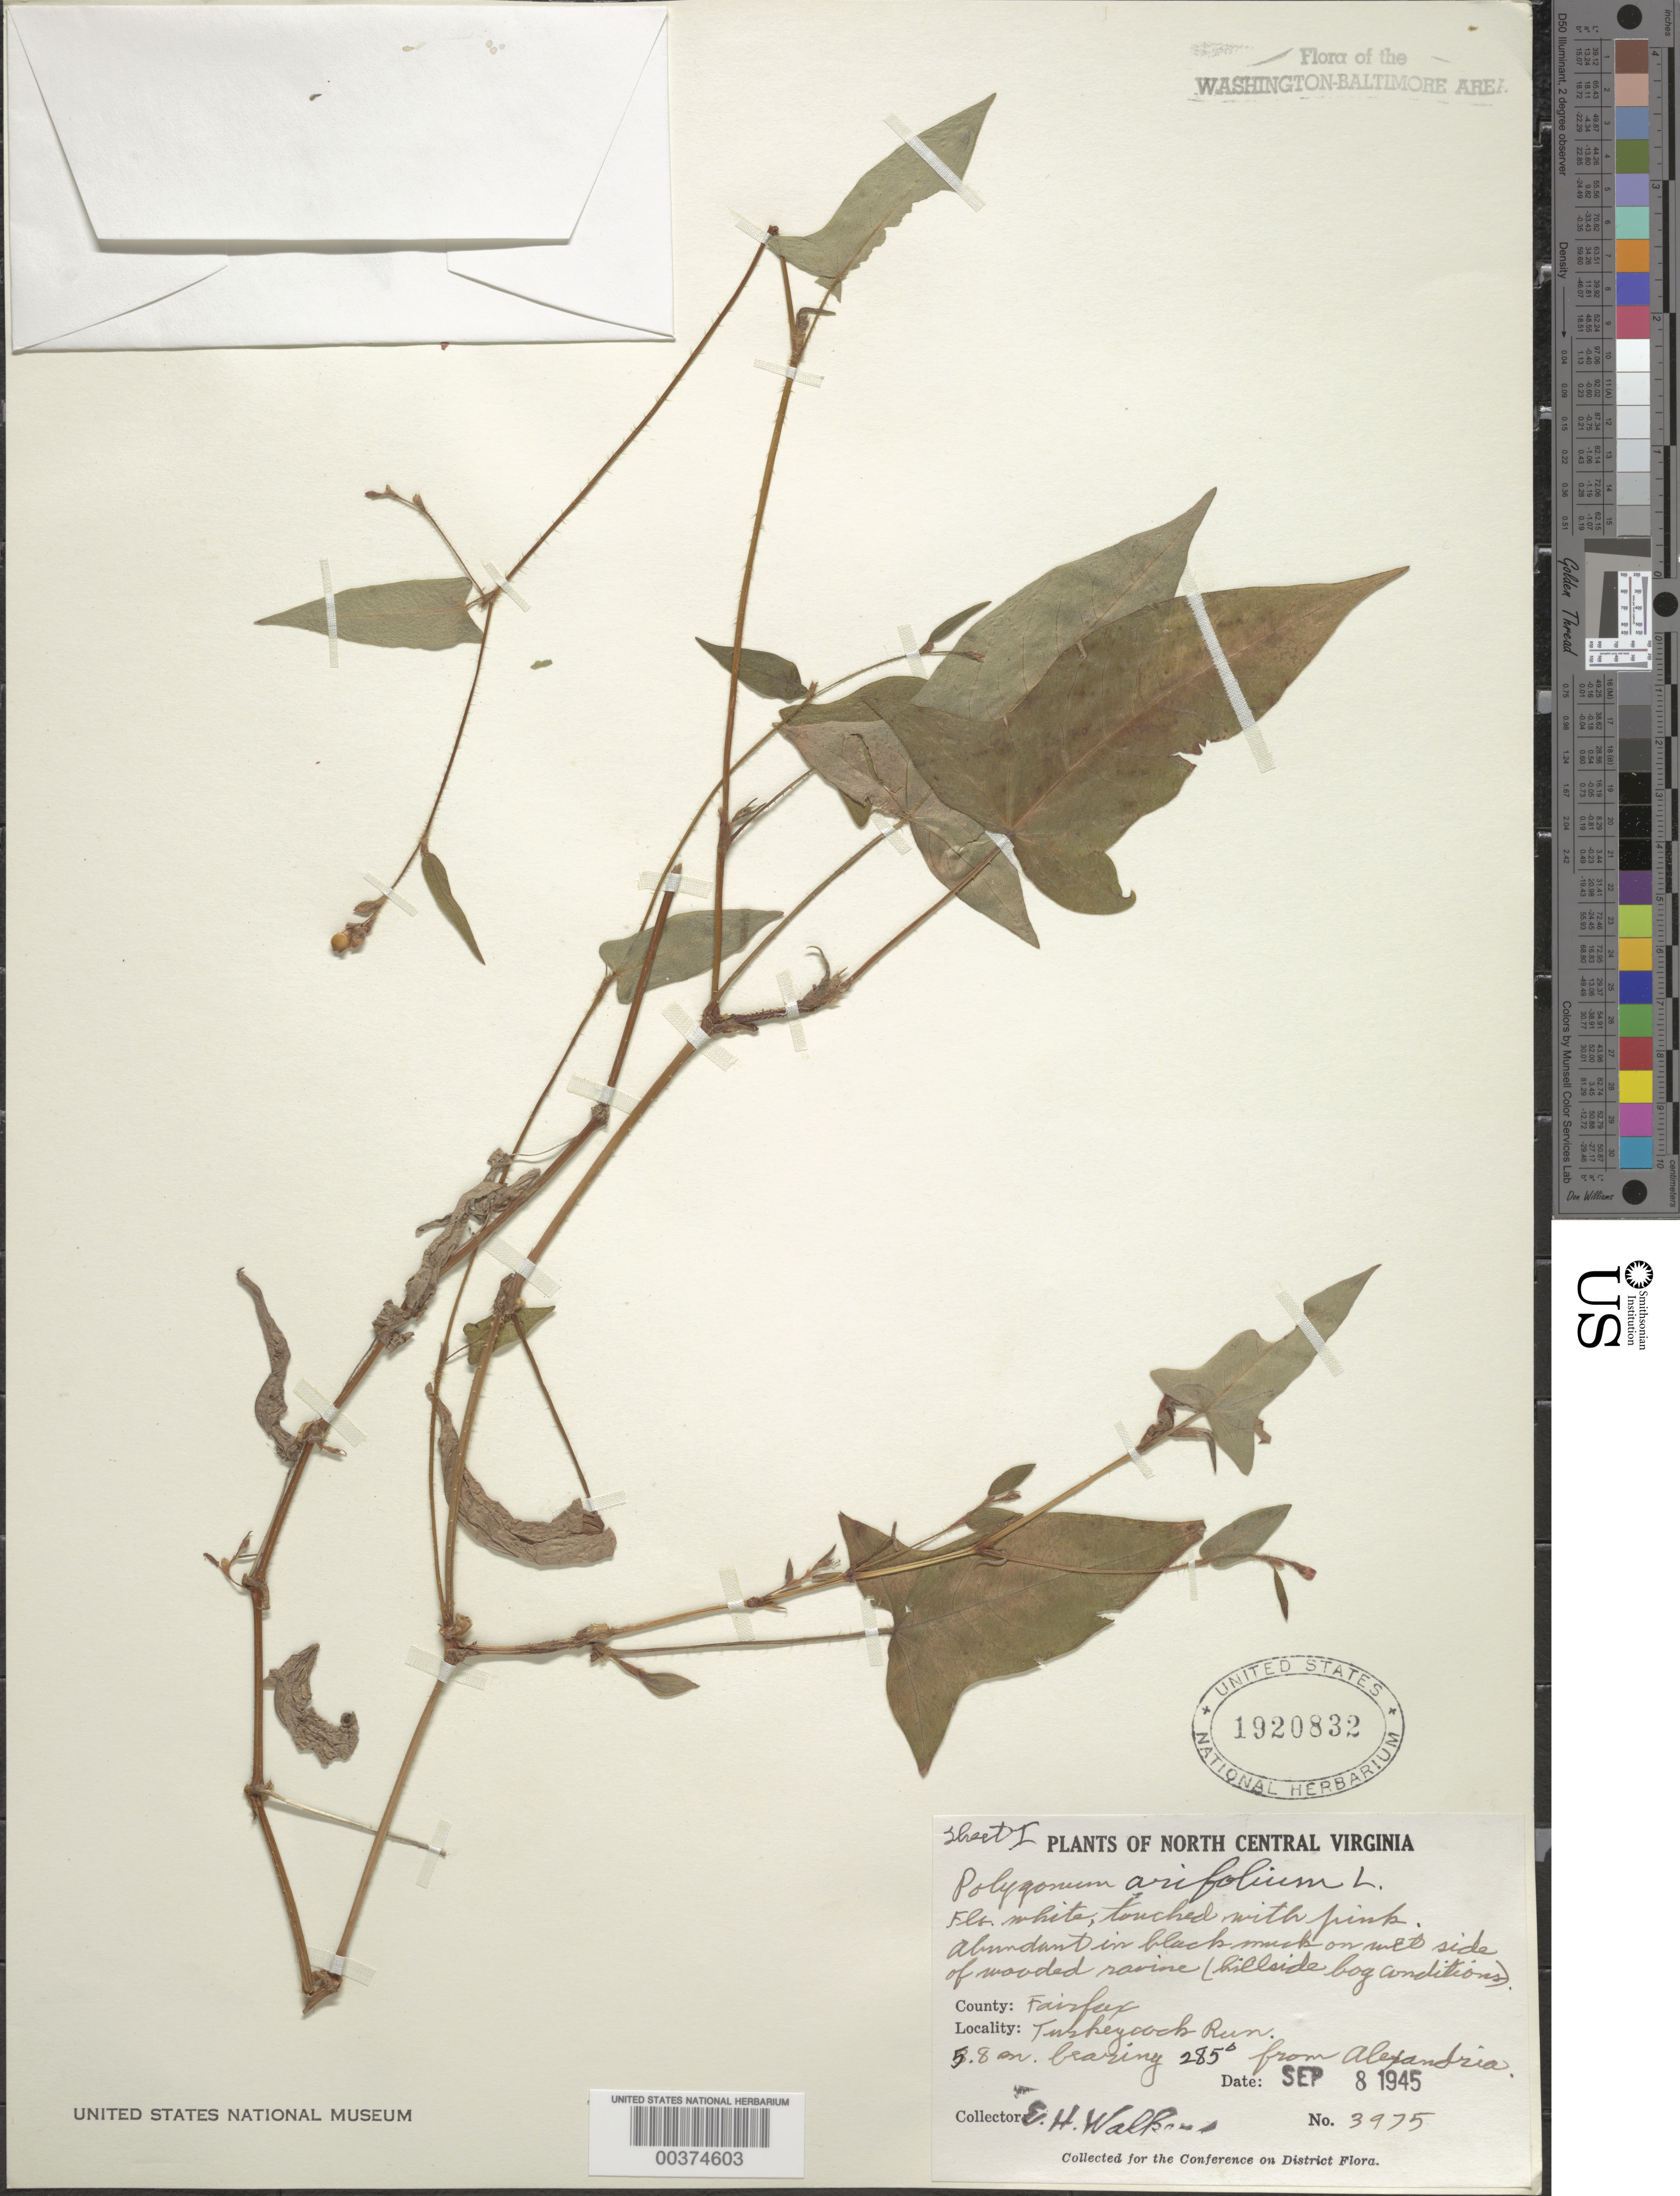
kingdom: Plantae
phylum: Tracheophyta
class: Magnoliopsida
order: Caryophyllales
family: Polygonaceae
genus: Persicaria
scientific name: Persicaria arifolia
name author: (L.) Haraldson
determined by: Atha, D. E.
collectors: E. H. Walker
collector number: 3975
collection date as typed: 08 Sep 1945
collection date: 1945-09-08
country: United States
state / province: Virginia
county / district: Fairfax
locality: Turkeycock Run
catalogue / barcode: US 1920832